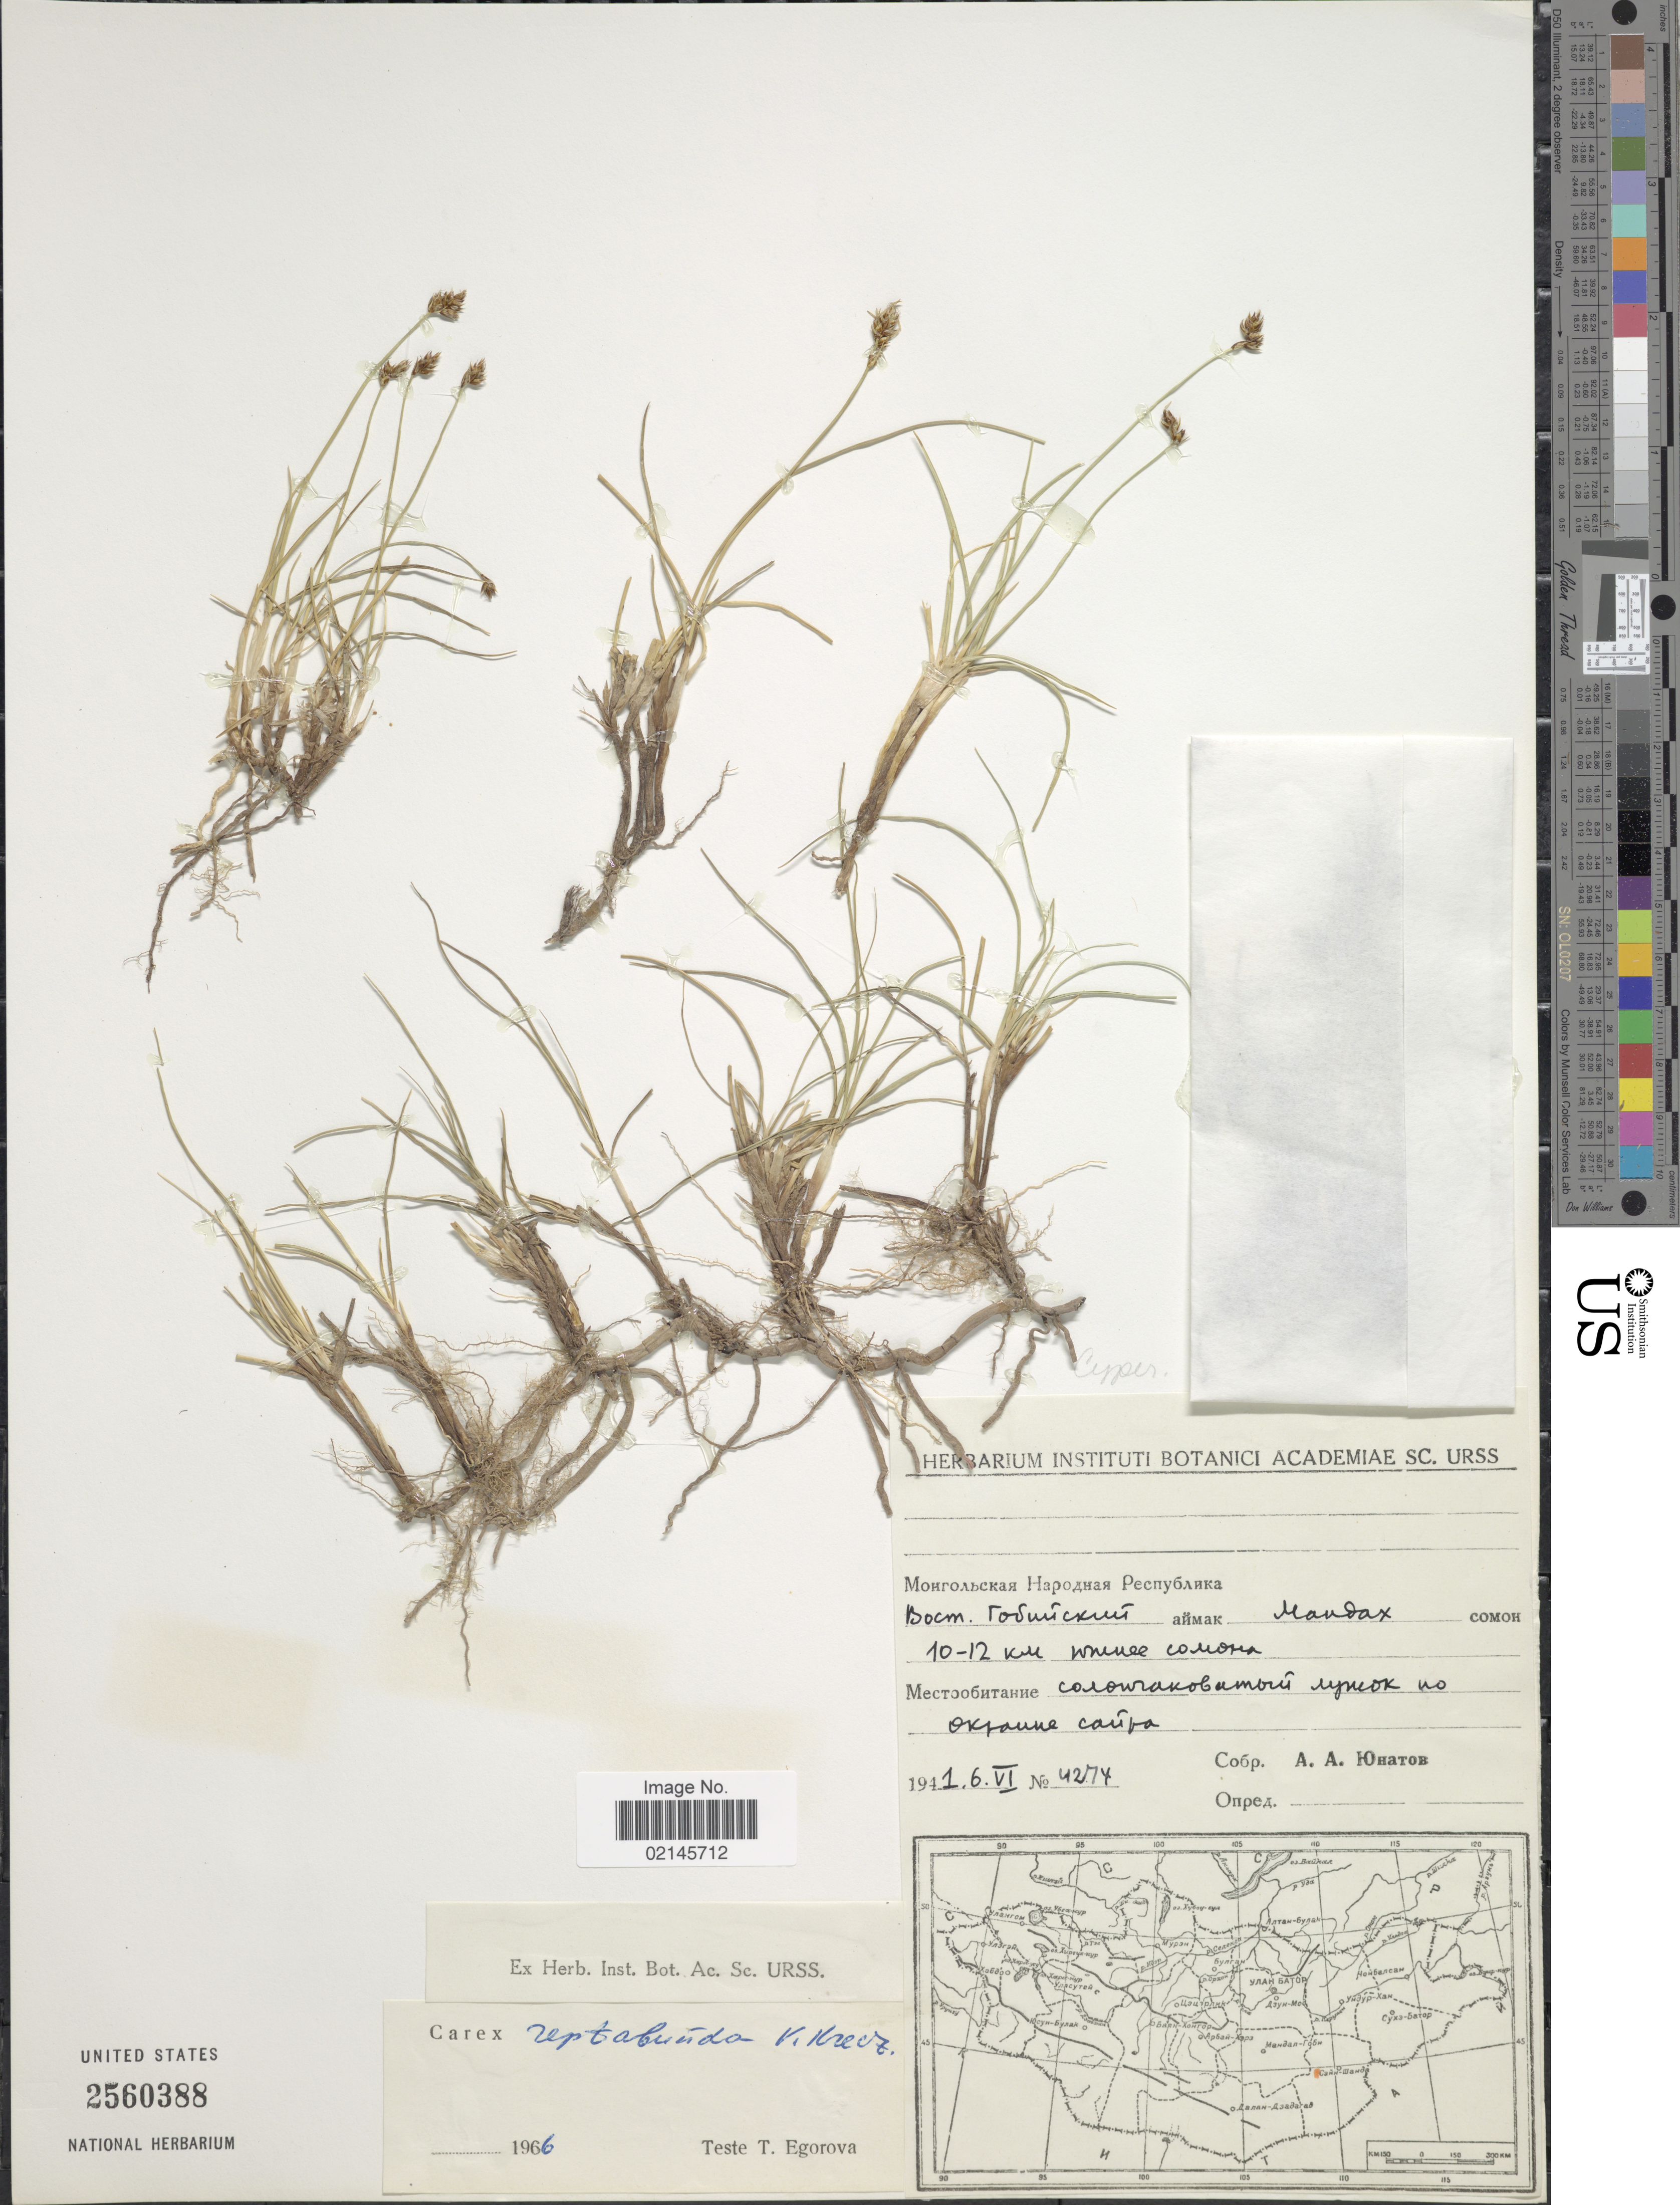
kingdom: Plantae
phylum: Tracheophyta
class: Liliopsida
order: Poales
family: Cyperaceae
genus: Carex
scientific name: Carex reptabunda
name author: (Trautv.) V.I. Krecz.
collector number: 4274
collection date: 1941-06-06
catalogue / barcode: US 2560388